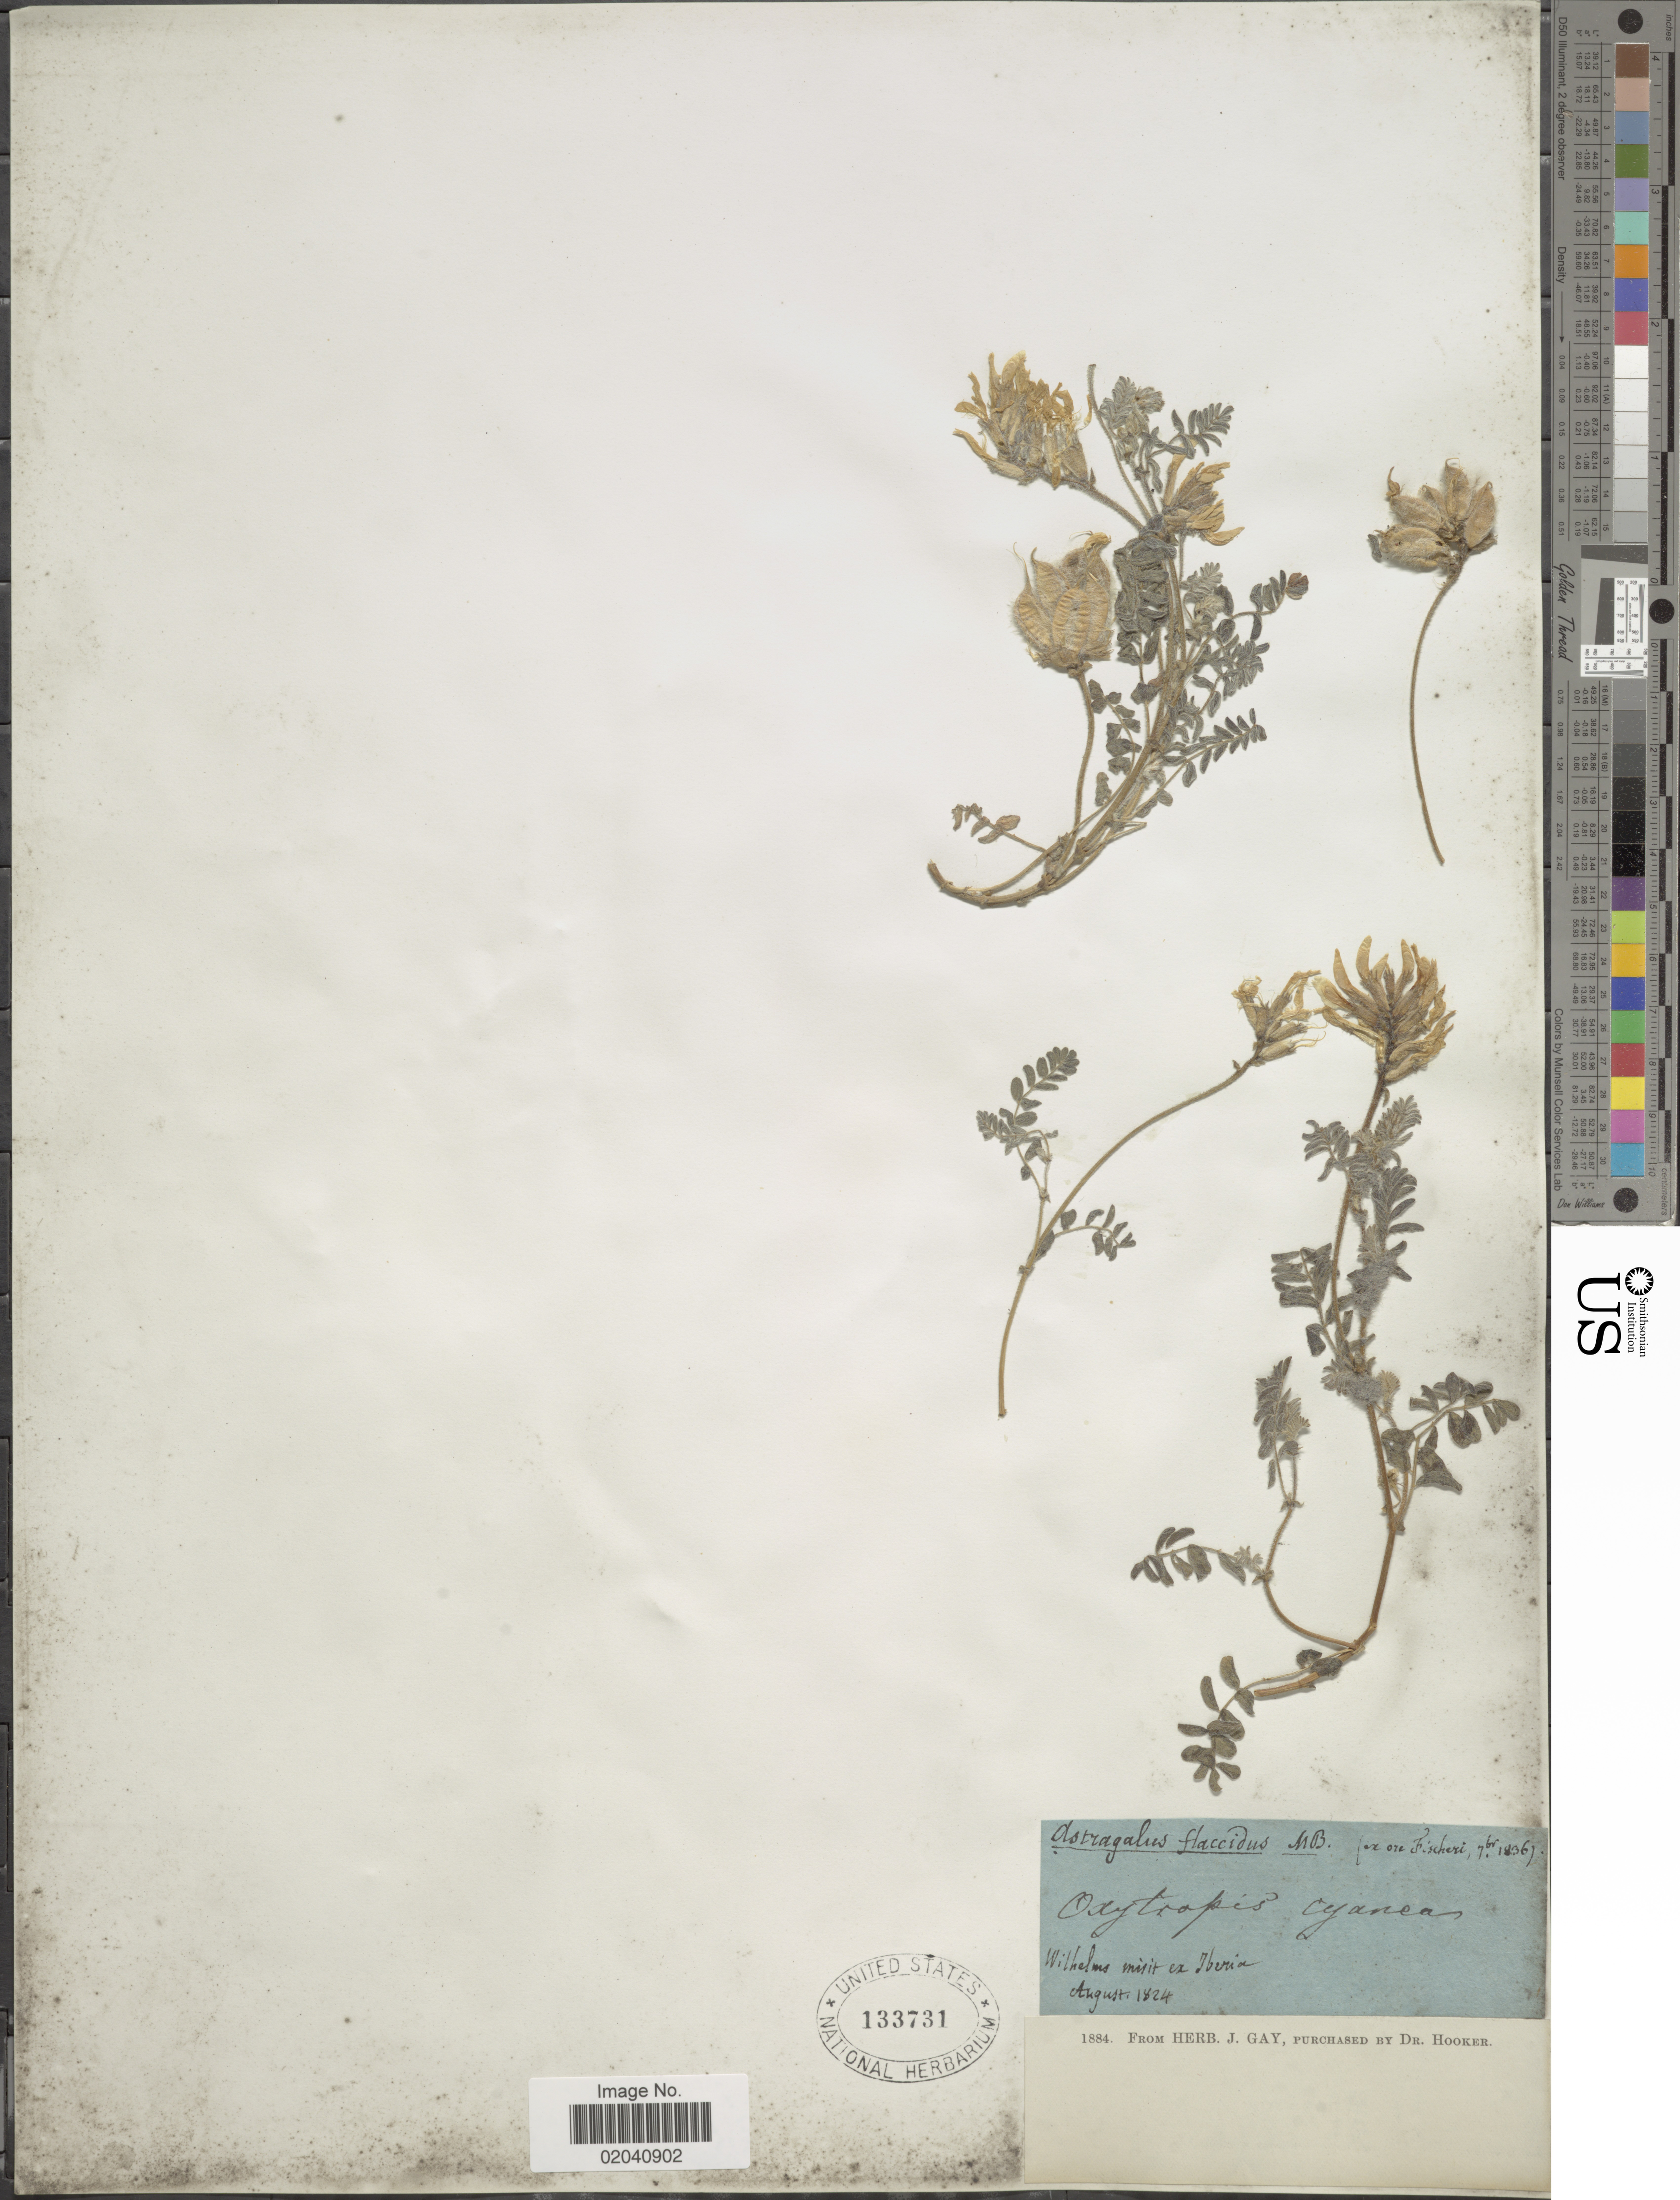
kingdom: Plantae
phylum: Tracheophyta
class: Magnoliopsida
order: Fabales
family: Fabaceae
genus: Oxytropis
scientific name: Oxytropis cyanea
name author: M. Bieb.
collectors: C. Wilhelms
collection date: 1824-08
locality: Misit ex Iberia [unsure placement] [interpreted]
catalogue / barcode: US 133731